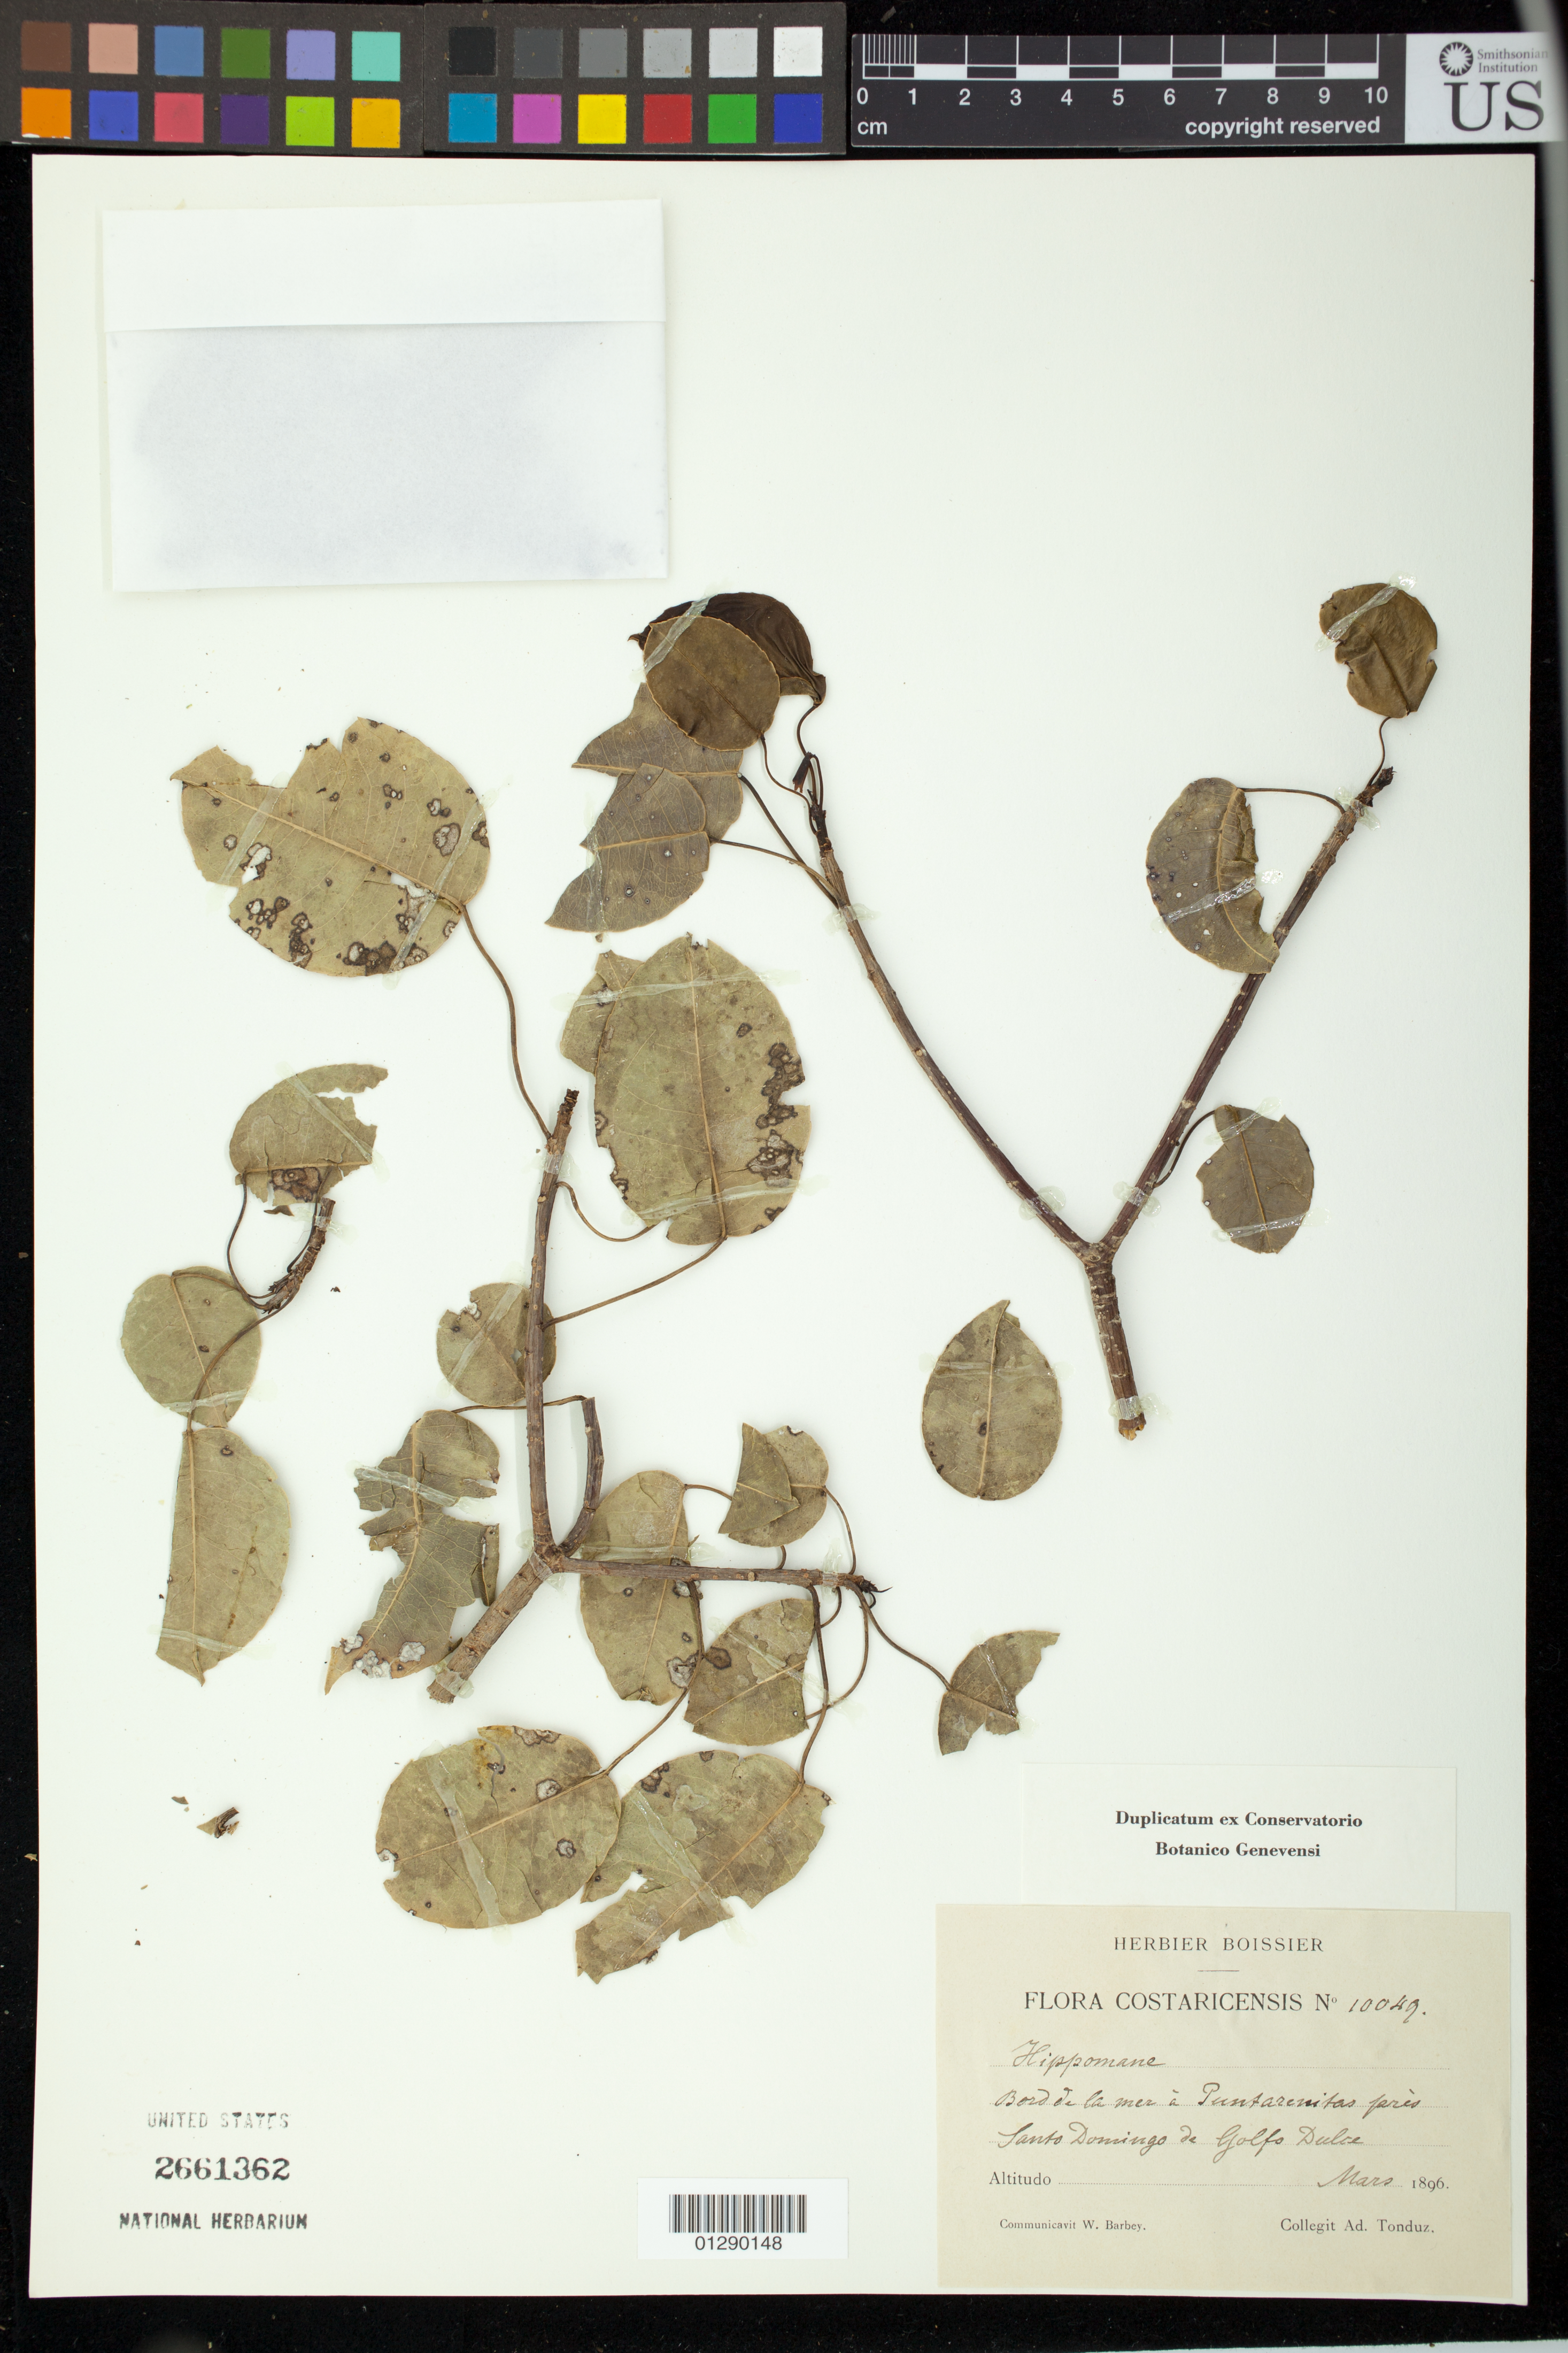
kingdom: Plantae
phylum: Tracheophyta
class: Magnoliopsida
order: Malpighiales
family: Euphorbiaceae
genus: Hippomane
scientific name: Hippomane mancinella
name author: L.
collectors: W. Barbey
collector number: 10049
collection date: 1896-03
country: Costa Rica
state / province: Puntarenas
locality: Santo Domingo de Golfs Dulce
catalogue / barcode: US 2661362